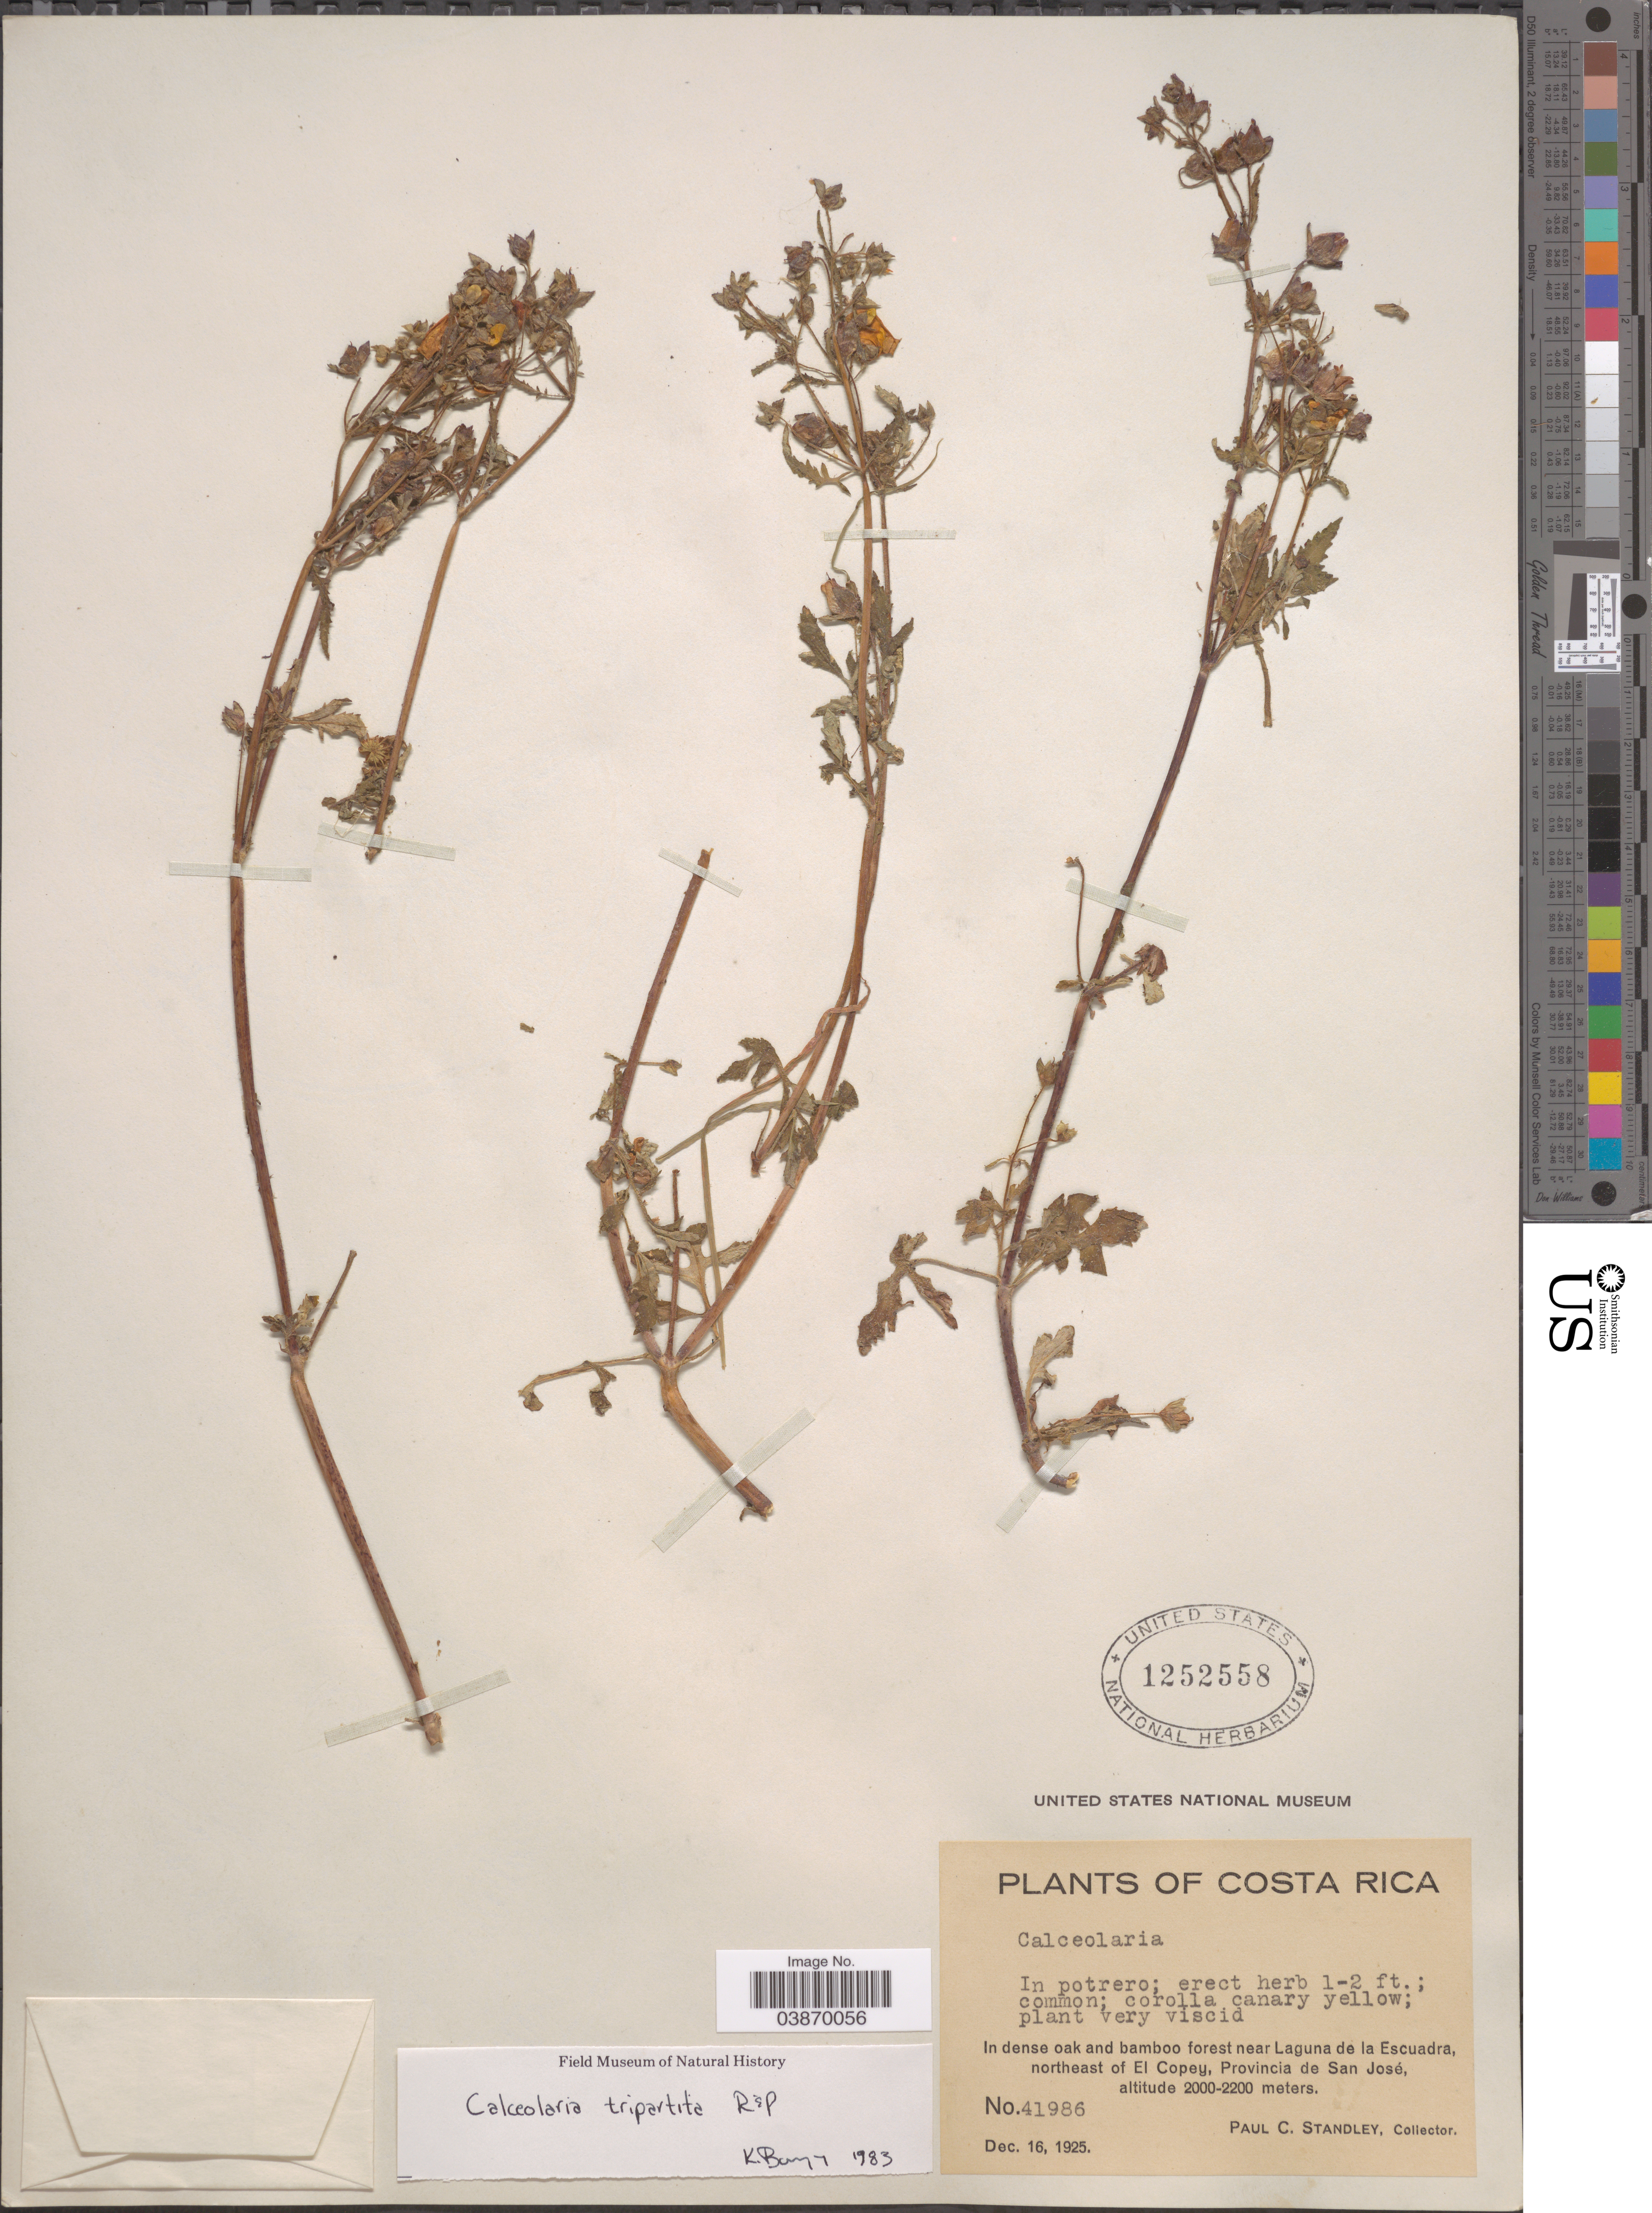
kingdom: Plantae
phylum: Tracheophyta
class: Magnoliopsida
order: Lamiales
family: Calceolariaceae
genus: Calceolaria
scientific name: Calceolaria tripartita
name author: Ruiz & Pav.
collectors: P. C. Standley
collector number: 41986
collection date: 1925-12-16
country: Costa Rica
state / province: San José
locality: In dens oak and bamboo forest near Laguna de la Escudra, northeast of El Copey.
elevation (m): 2000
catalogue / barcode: US 1252558